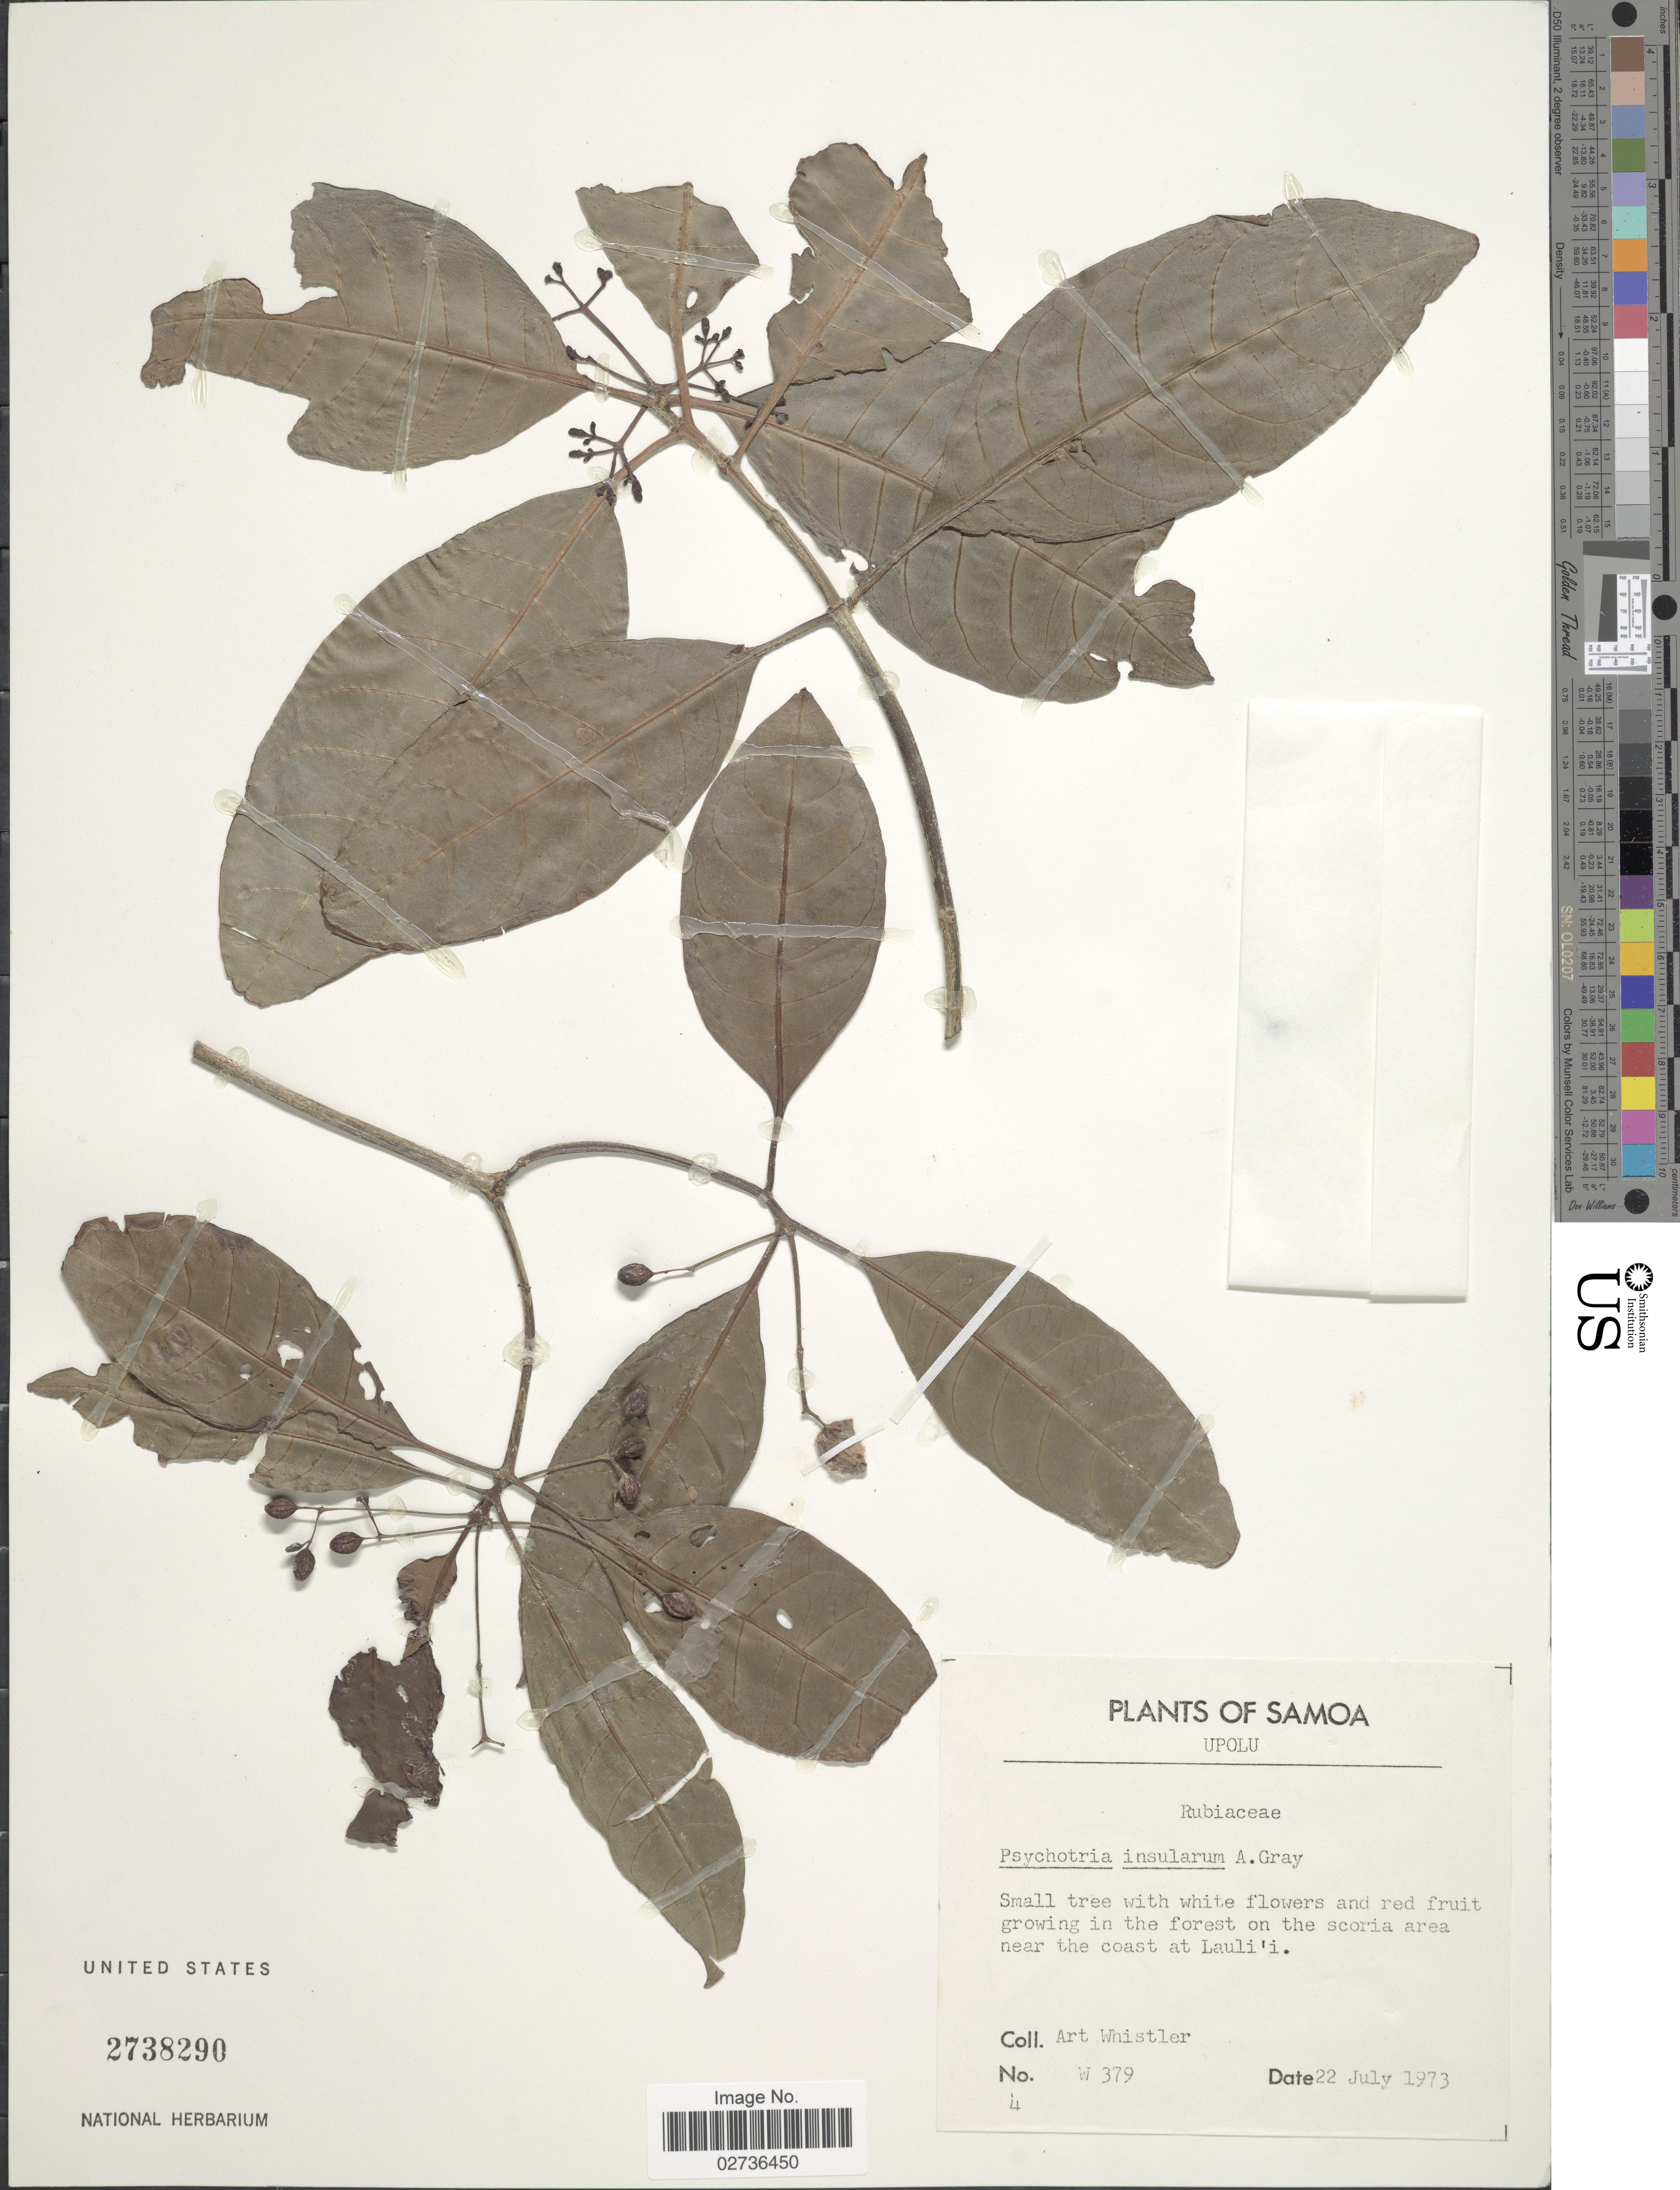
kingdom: Plantae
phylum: Tracheophyta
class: Magnoliopsida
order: Gentianales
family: Rubiaceae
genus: Psychotria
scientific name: Psychotria insularum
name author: A. Gray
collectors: A. Whistler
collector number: W 379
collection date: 1973-07-22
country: Samoa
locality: Samoa, Upolu, in the forest on the scoria area near the coast at Lauli'i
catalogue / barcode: US 2738290